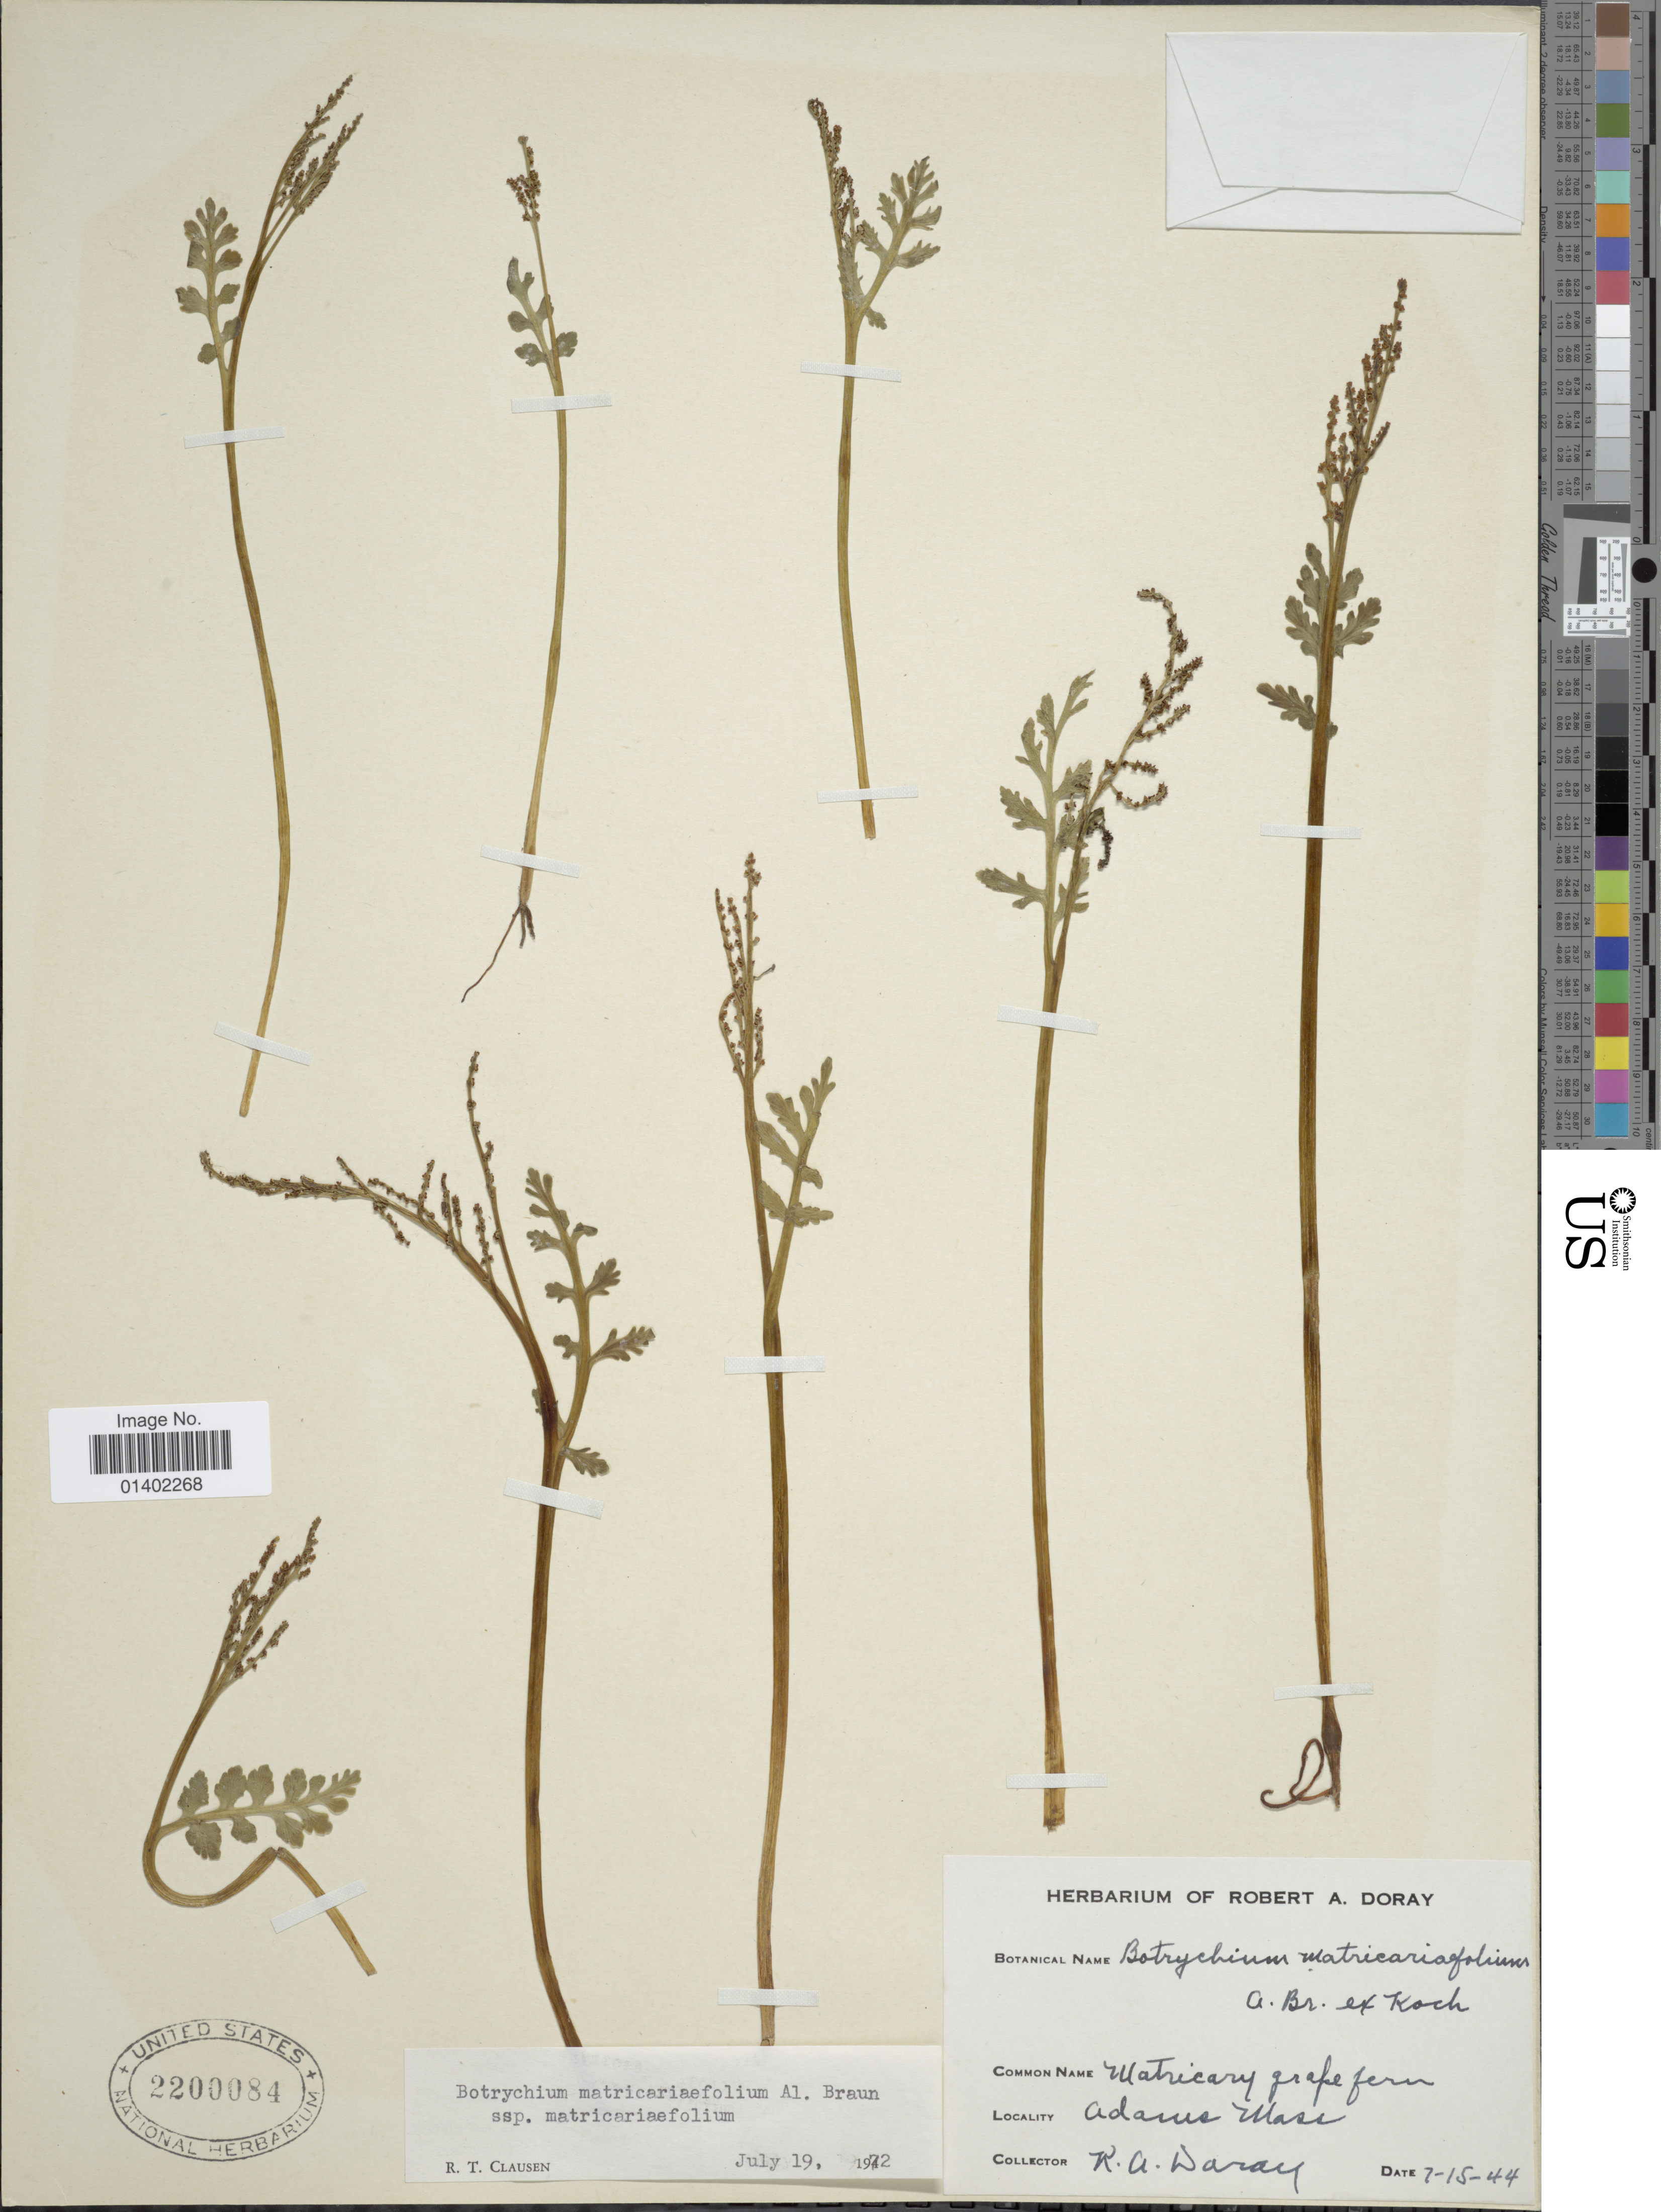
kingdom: Plantae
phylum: Tracheophyta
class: Polypodiopsida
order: Ophioglossales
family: Ophioglossaceae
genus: Botrychium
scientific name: Botrychium matricariifolium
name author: (A. Braun ex Dowell) A. Braun ex Koch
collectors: R. Doray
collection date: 1944-07-15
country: United States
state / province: Massachusetts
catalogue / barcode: US 2200084